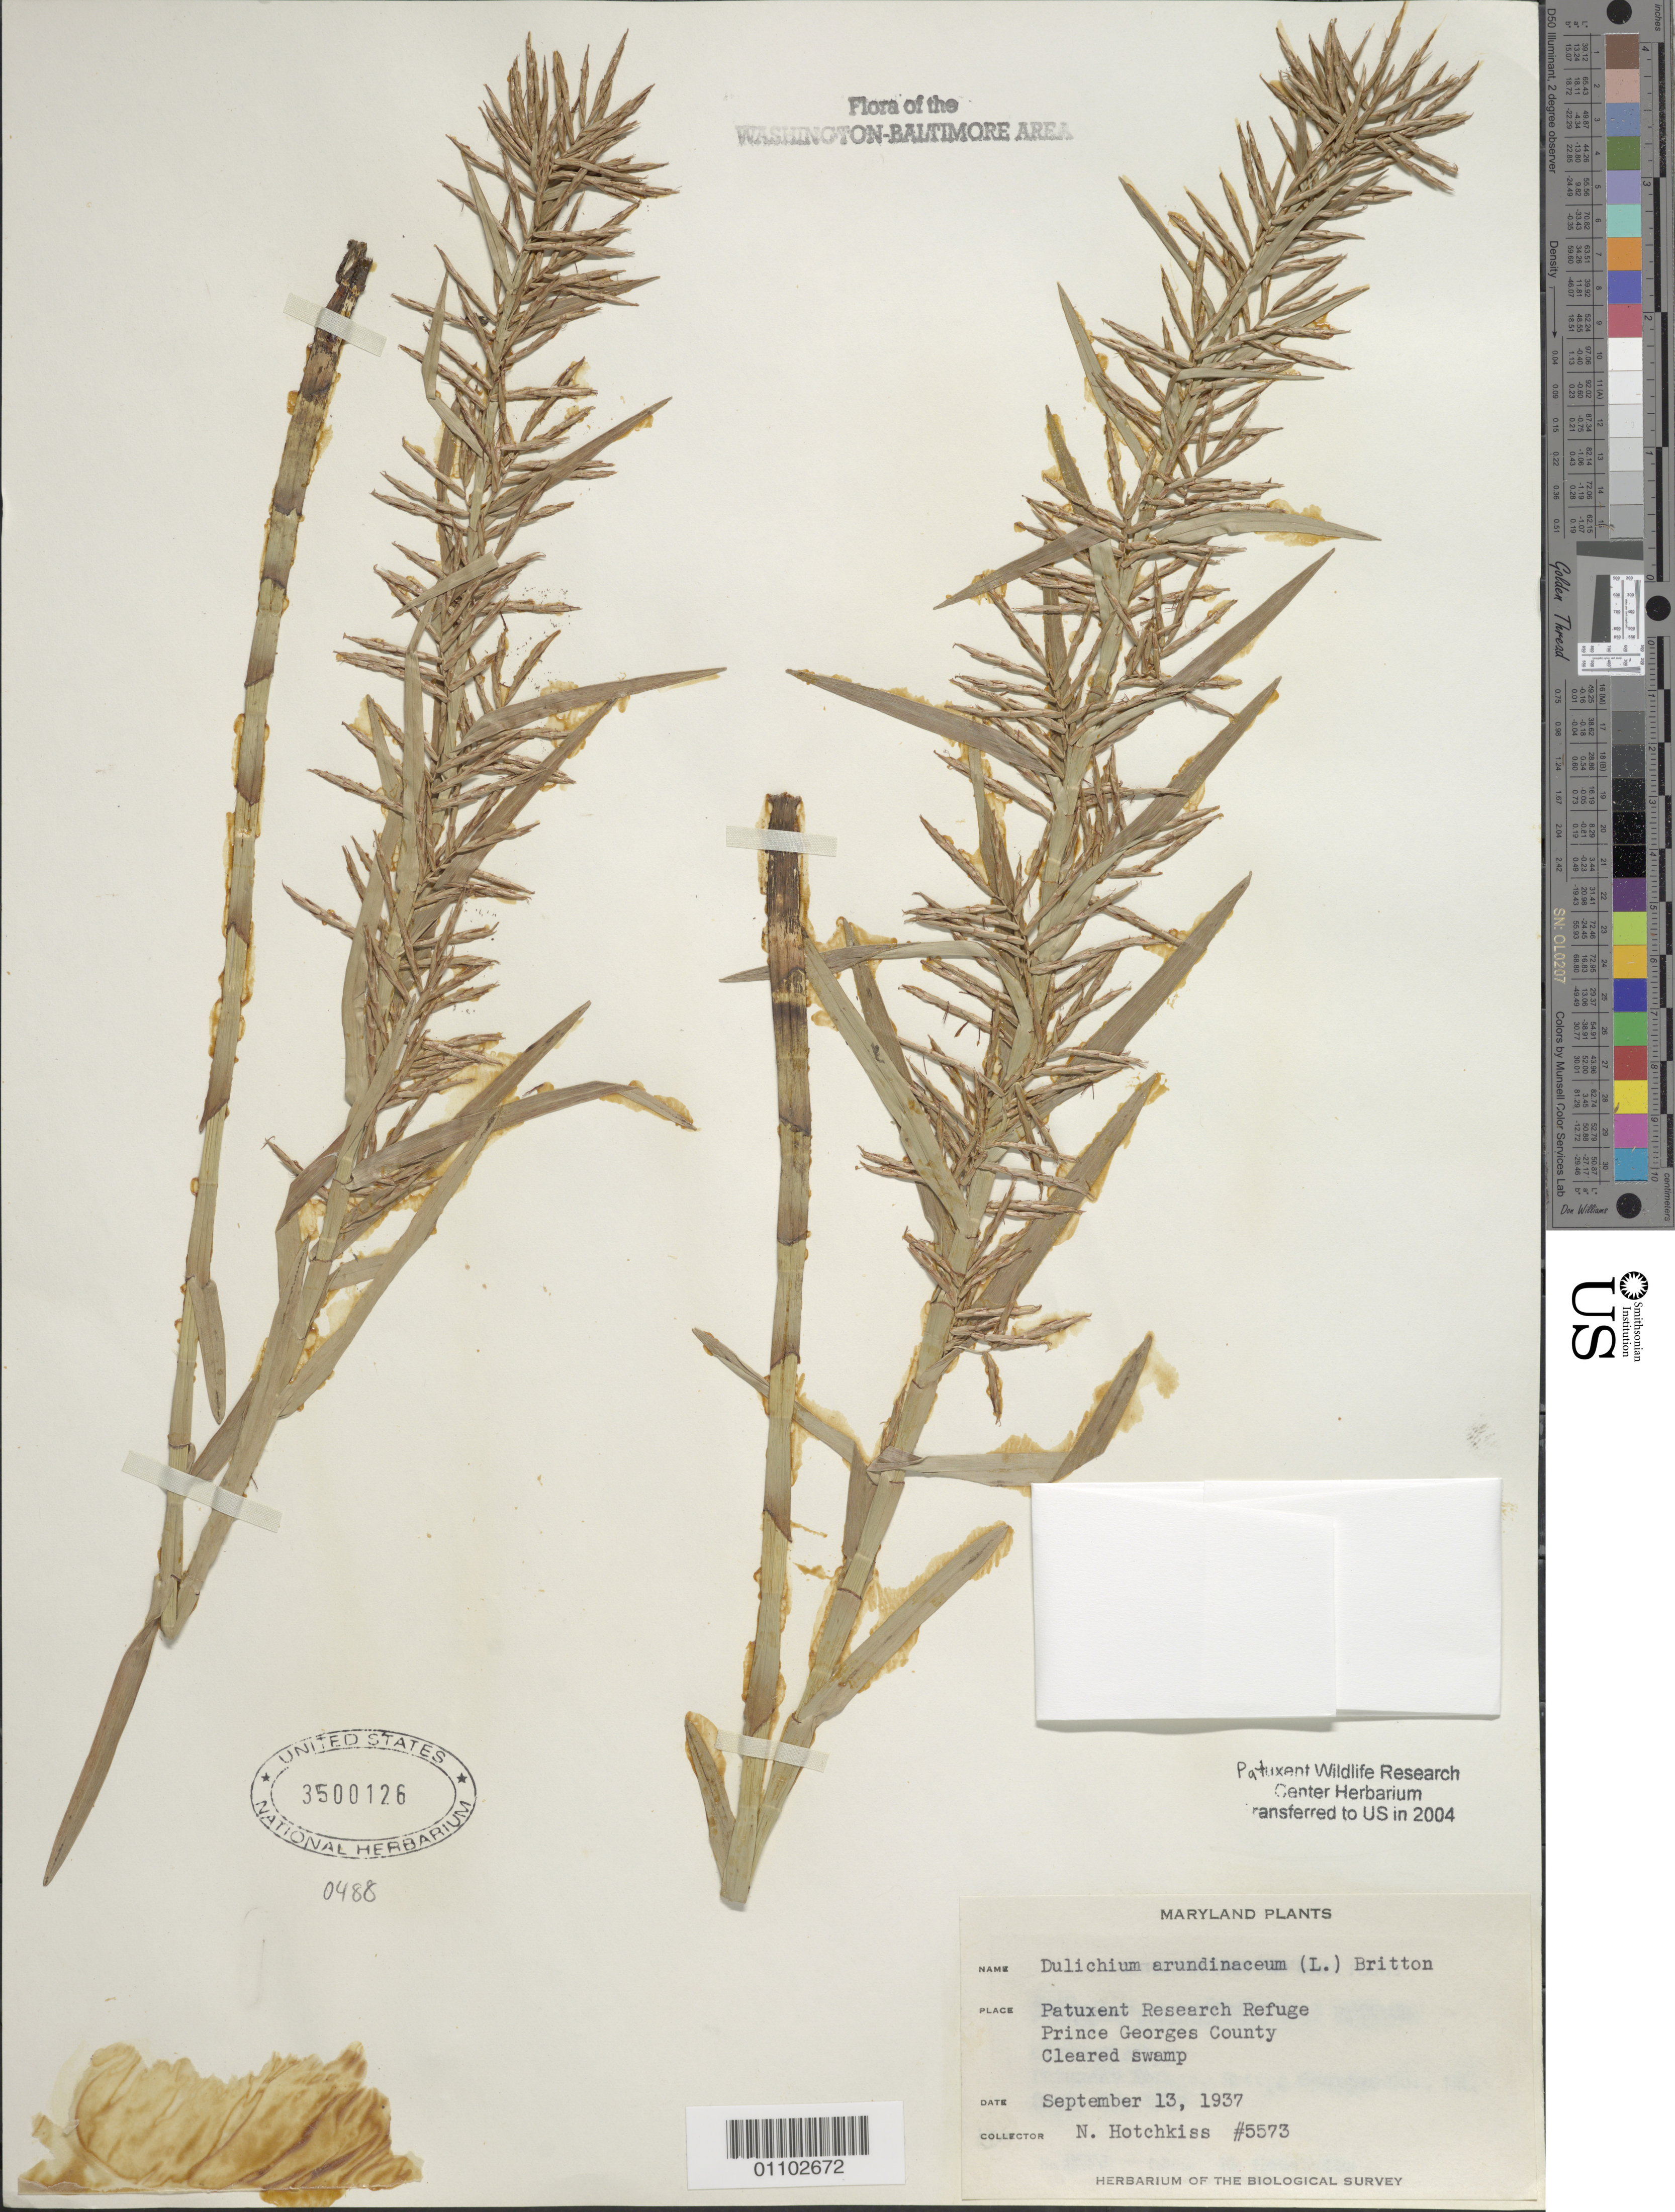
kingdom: Plantae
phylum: Tracheophyta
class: Liliopsida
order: Poales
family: Cyperaceae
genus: Dulichium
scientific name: Dulichium arundinaceum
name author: (L.) Britton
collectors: N. Hotchkiss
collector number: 5573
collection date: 1937-09-13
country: United States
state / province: Maryland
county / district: Prince George's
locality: Patuxent Research Refuge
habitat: Cleared swamp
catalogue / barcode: US 3500126